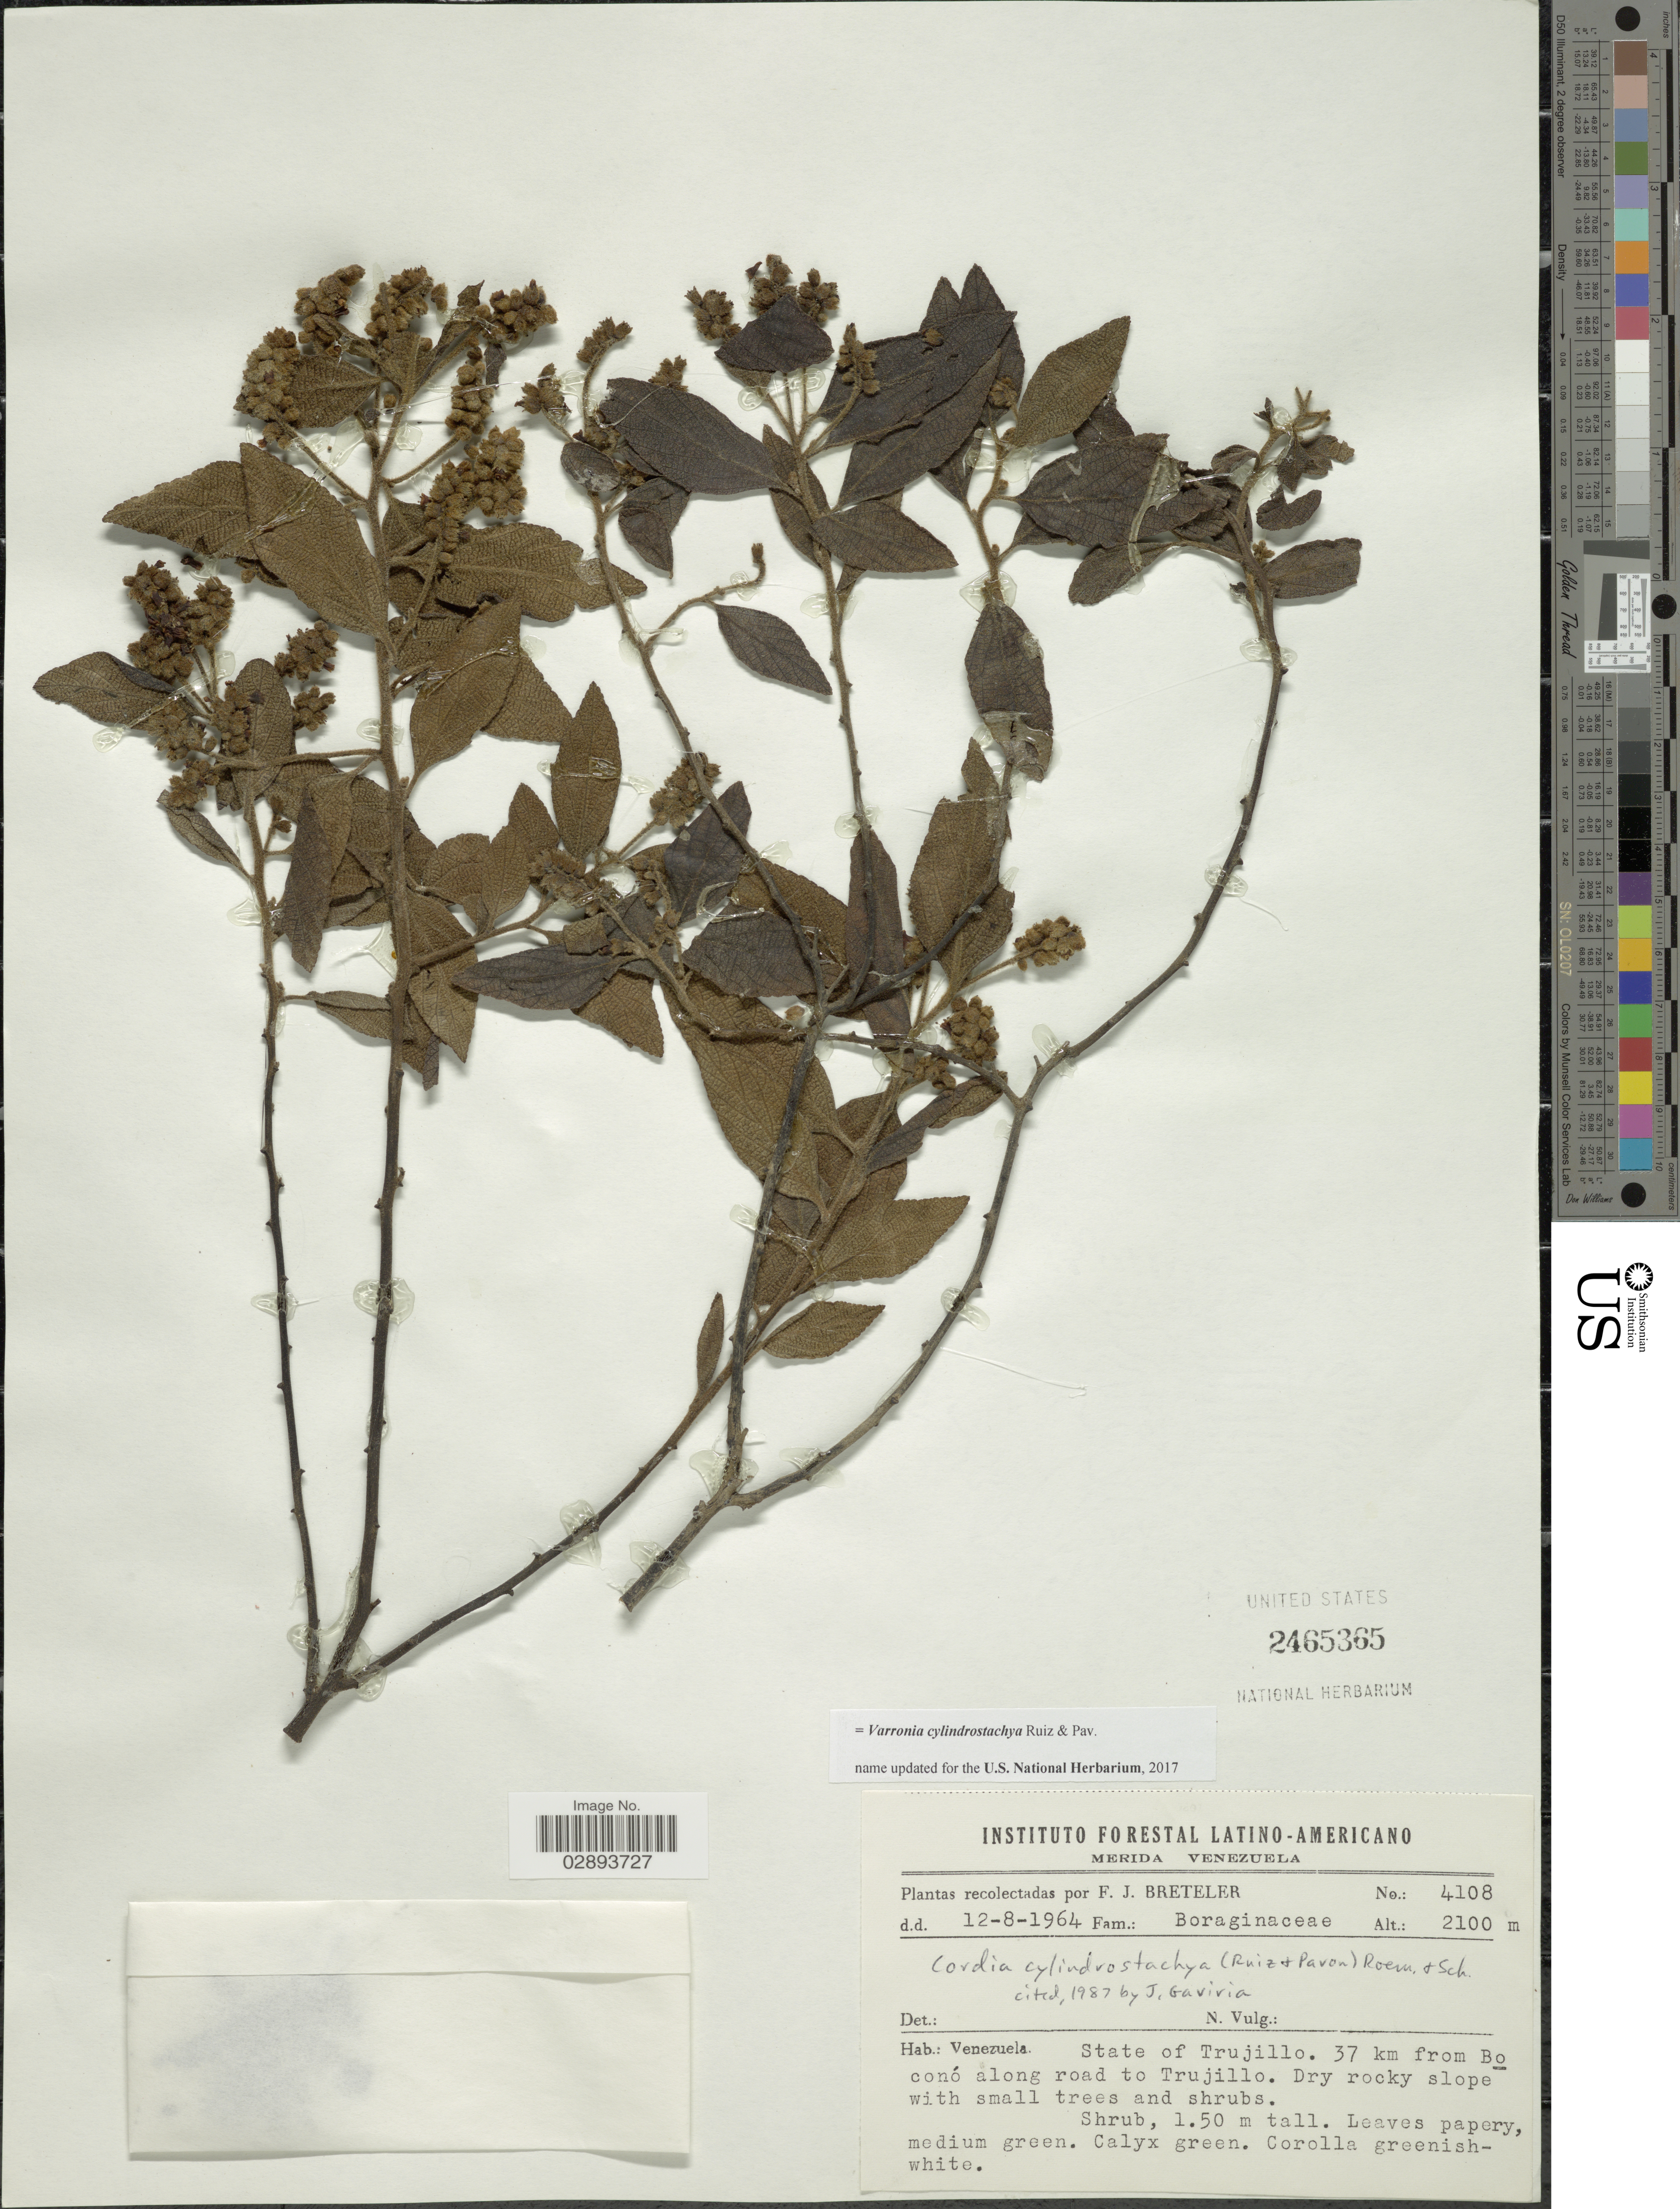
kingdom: Plantae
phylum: Tracheophyta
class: Magnoliopsida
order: Boraginales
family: Cordiaceae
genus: Varronia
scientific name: Varronia cylindrostachya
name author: Ruiz & Pav.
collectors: F. J. Breteler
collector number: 4108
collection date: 1964-08-12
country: Venezuela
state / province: Trujillo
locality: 37 km from Boconó along road to Trujillo.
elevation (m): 2100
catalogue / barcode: US 2465365